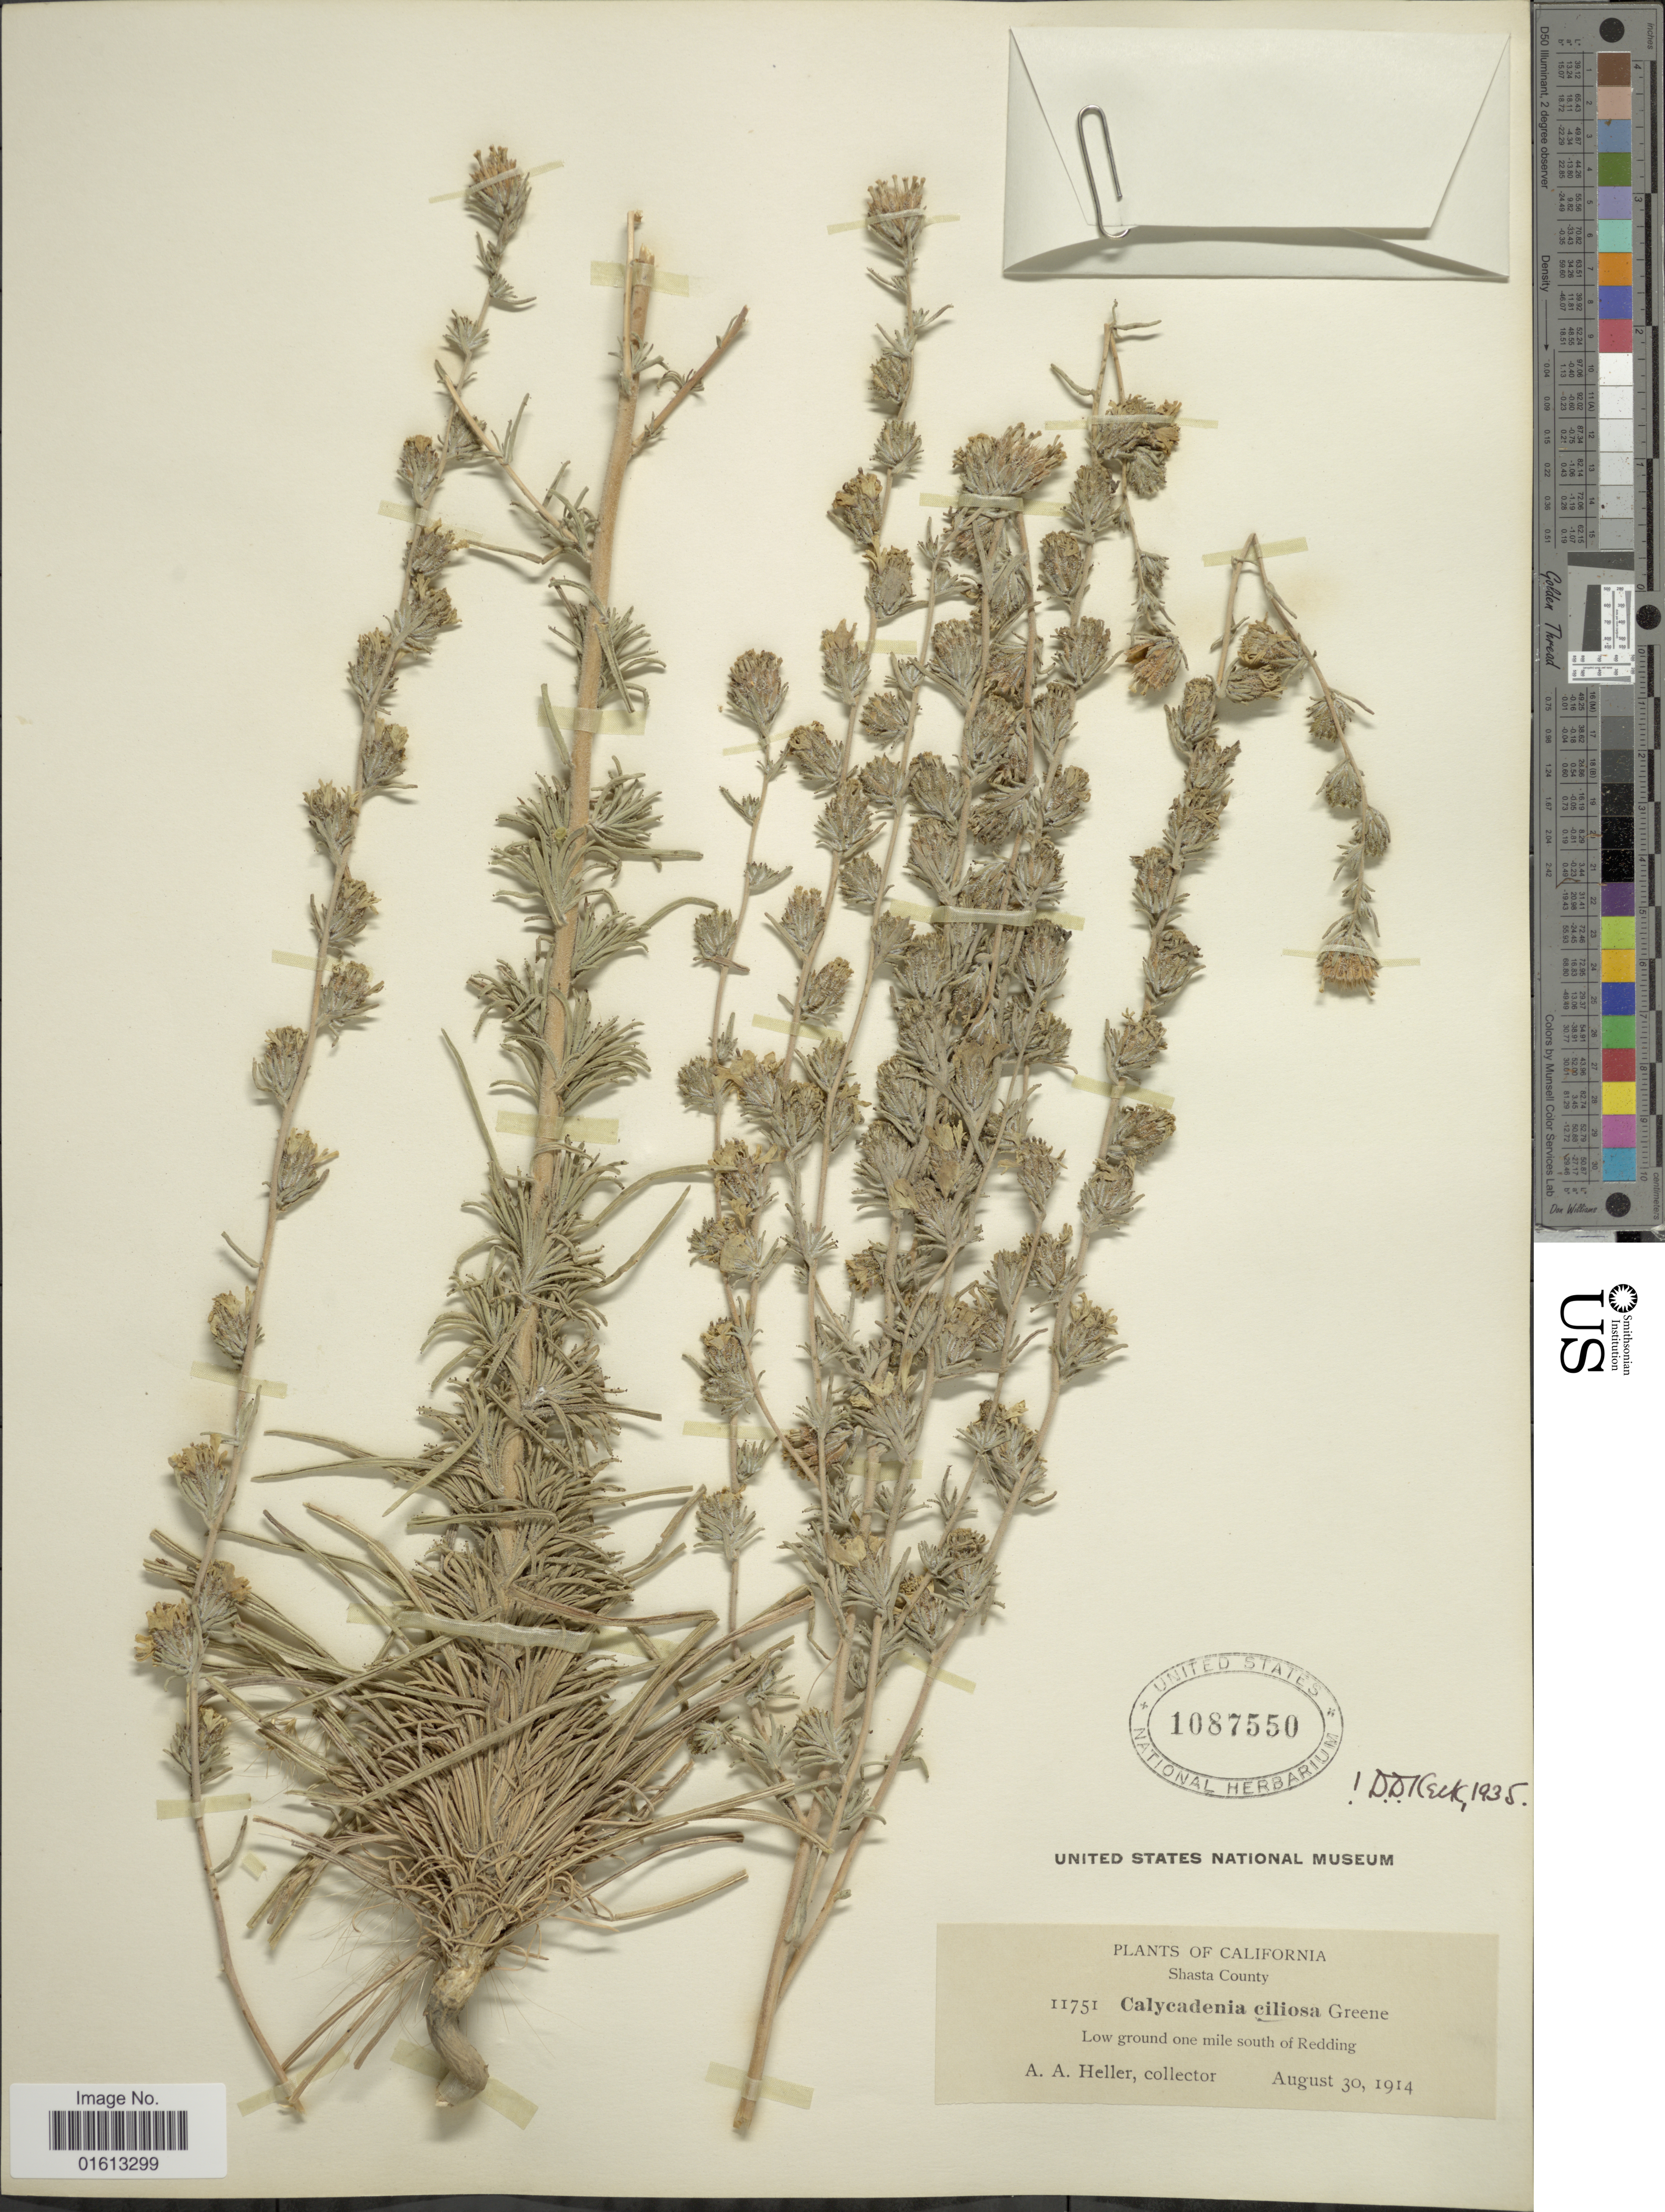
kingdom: Plantae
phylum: Tracheophyta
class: Magnoliopsida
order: Asterales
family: Asteraceae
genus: Calycadenia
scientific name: Calycadenia ciliosa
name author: Greene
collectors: A. A. Heller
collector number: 11751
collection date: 1914-08-30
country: United States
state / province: California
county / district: Shasta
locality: Shasta County, low ground one mile south of Redding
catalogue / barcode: US 1087550